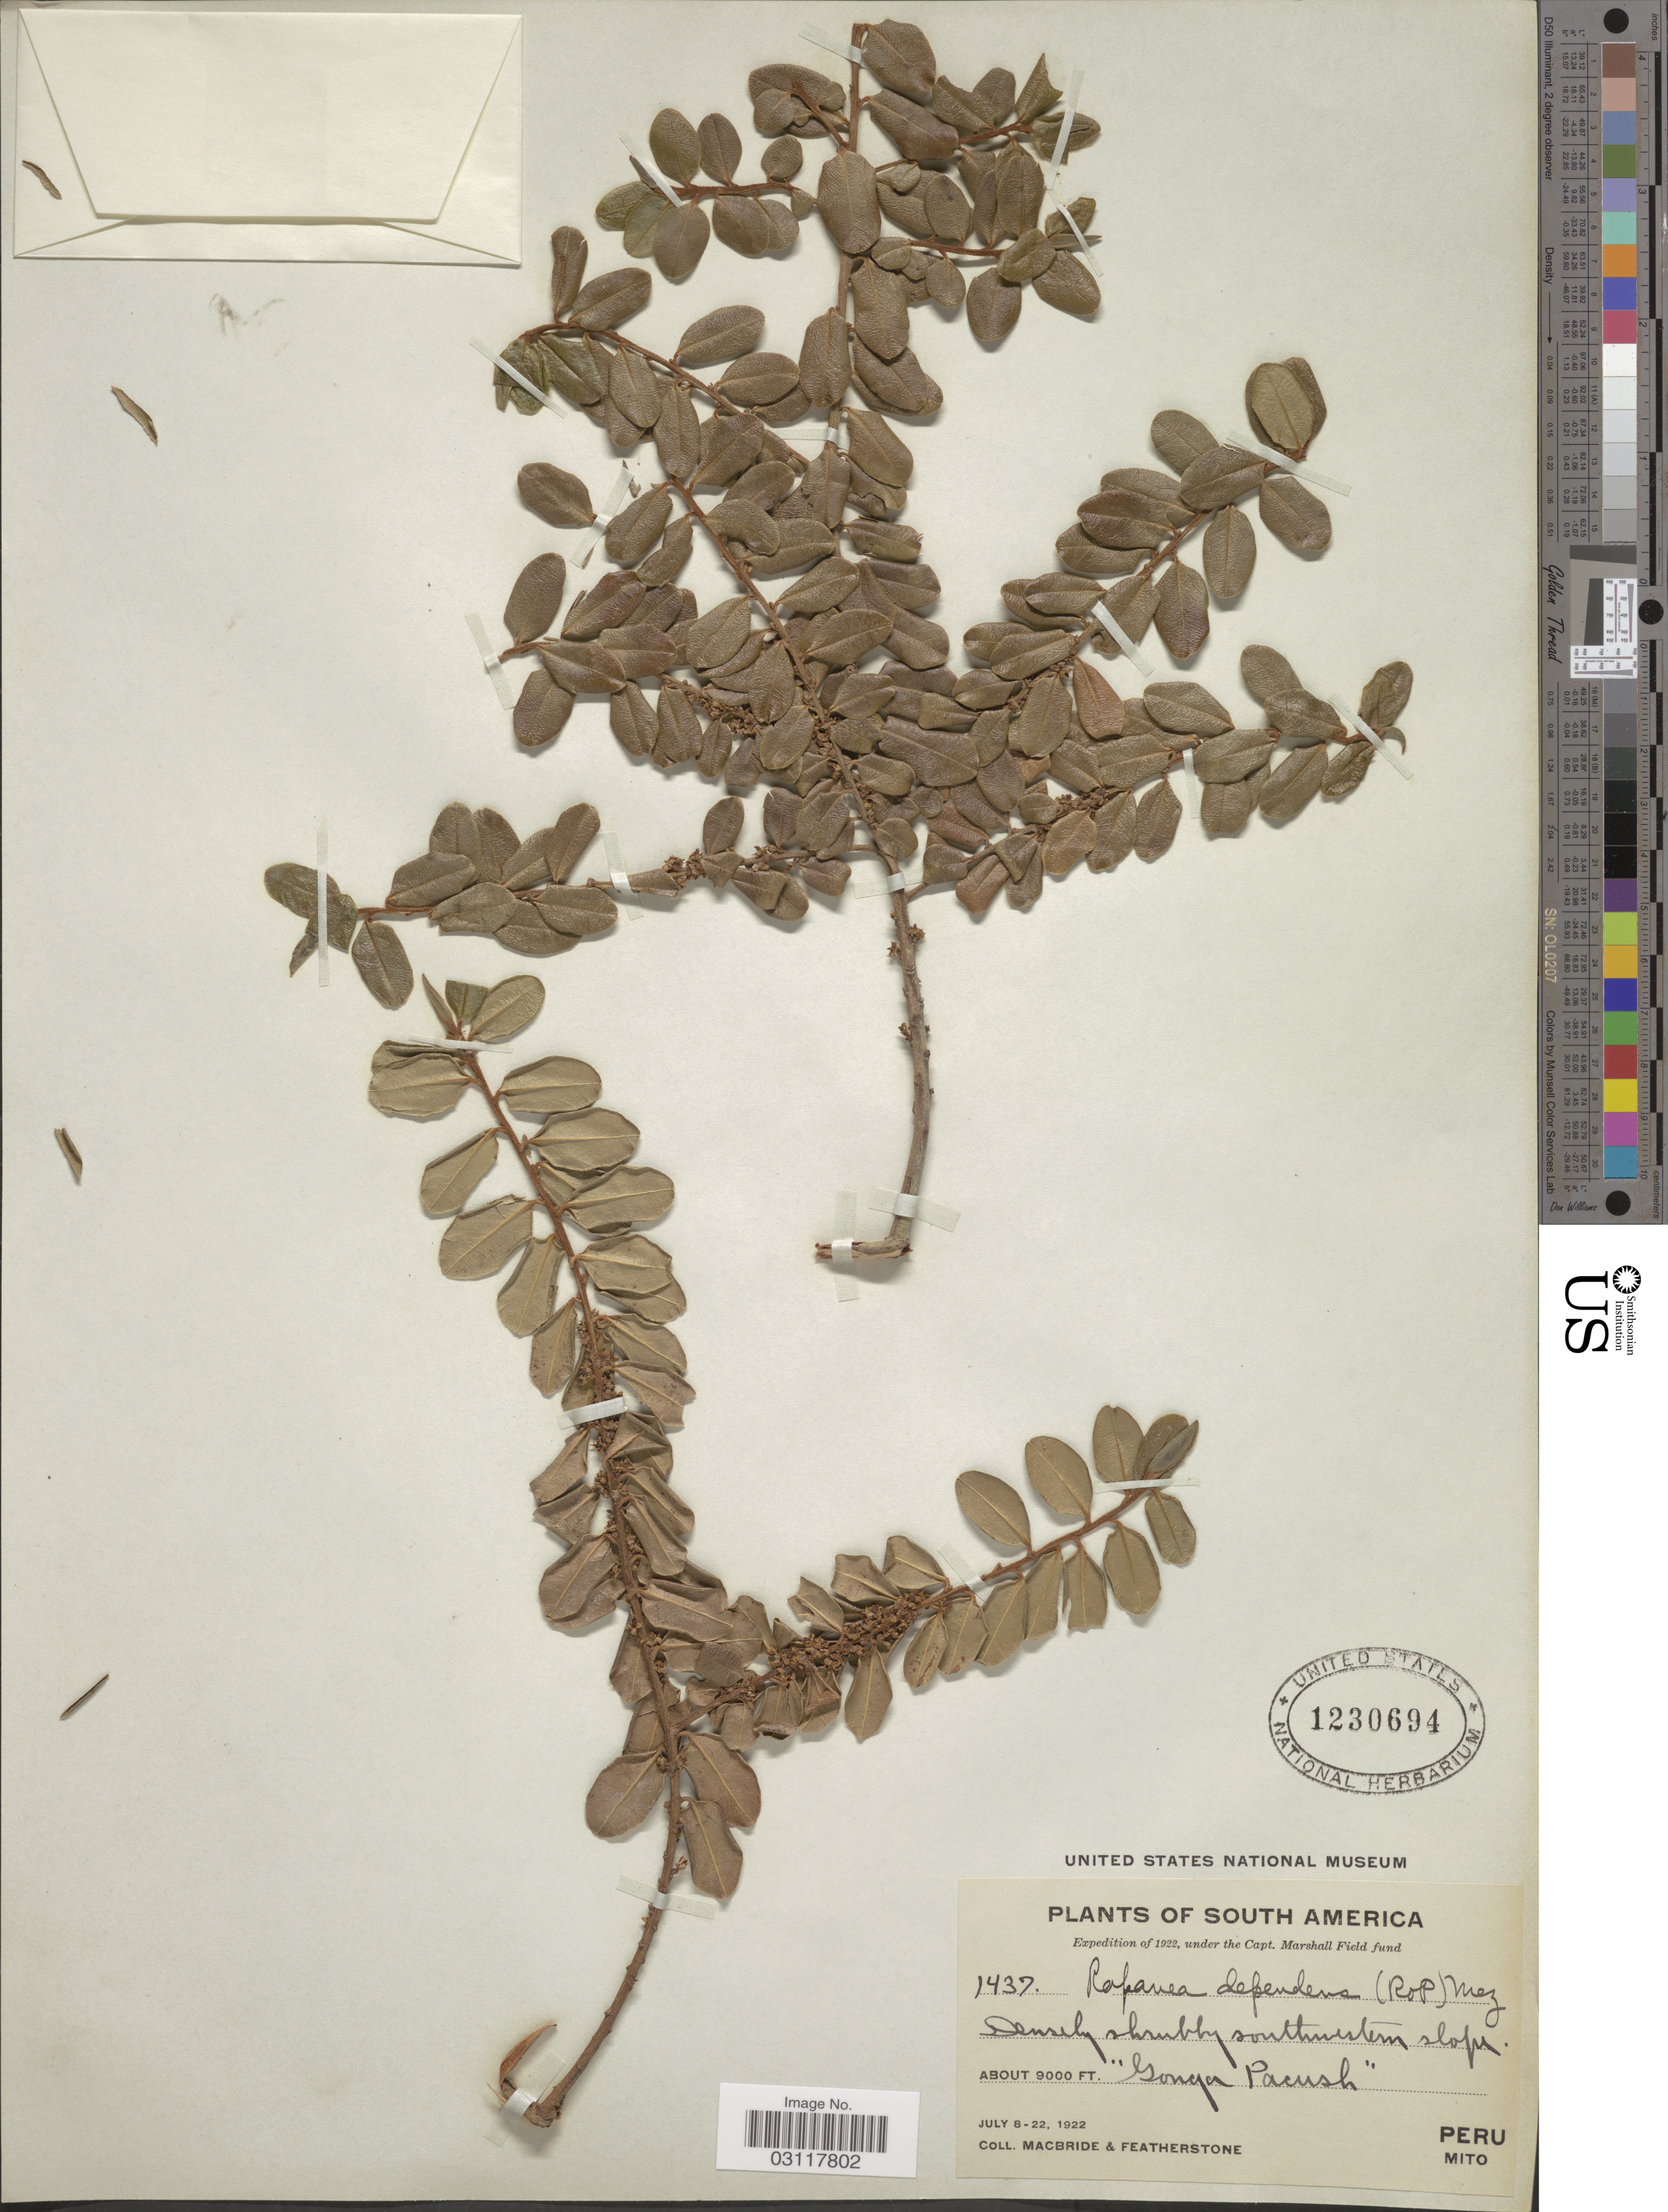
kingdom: Plantae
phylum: Tracheophyta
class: Magnoliopsida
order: Ericales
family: Primulaceae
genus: Rapanea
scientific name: Rapanea dependens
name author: (Ruiz & Pav.) Mez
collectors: Macbride, -- & -. Featherstone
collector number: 1437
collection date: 1922-07-08/1922-07-22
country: Peru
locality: Densely shrubby southwestern slope. Mito.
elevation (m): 2743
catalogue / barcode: US 1230694